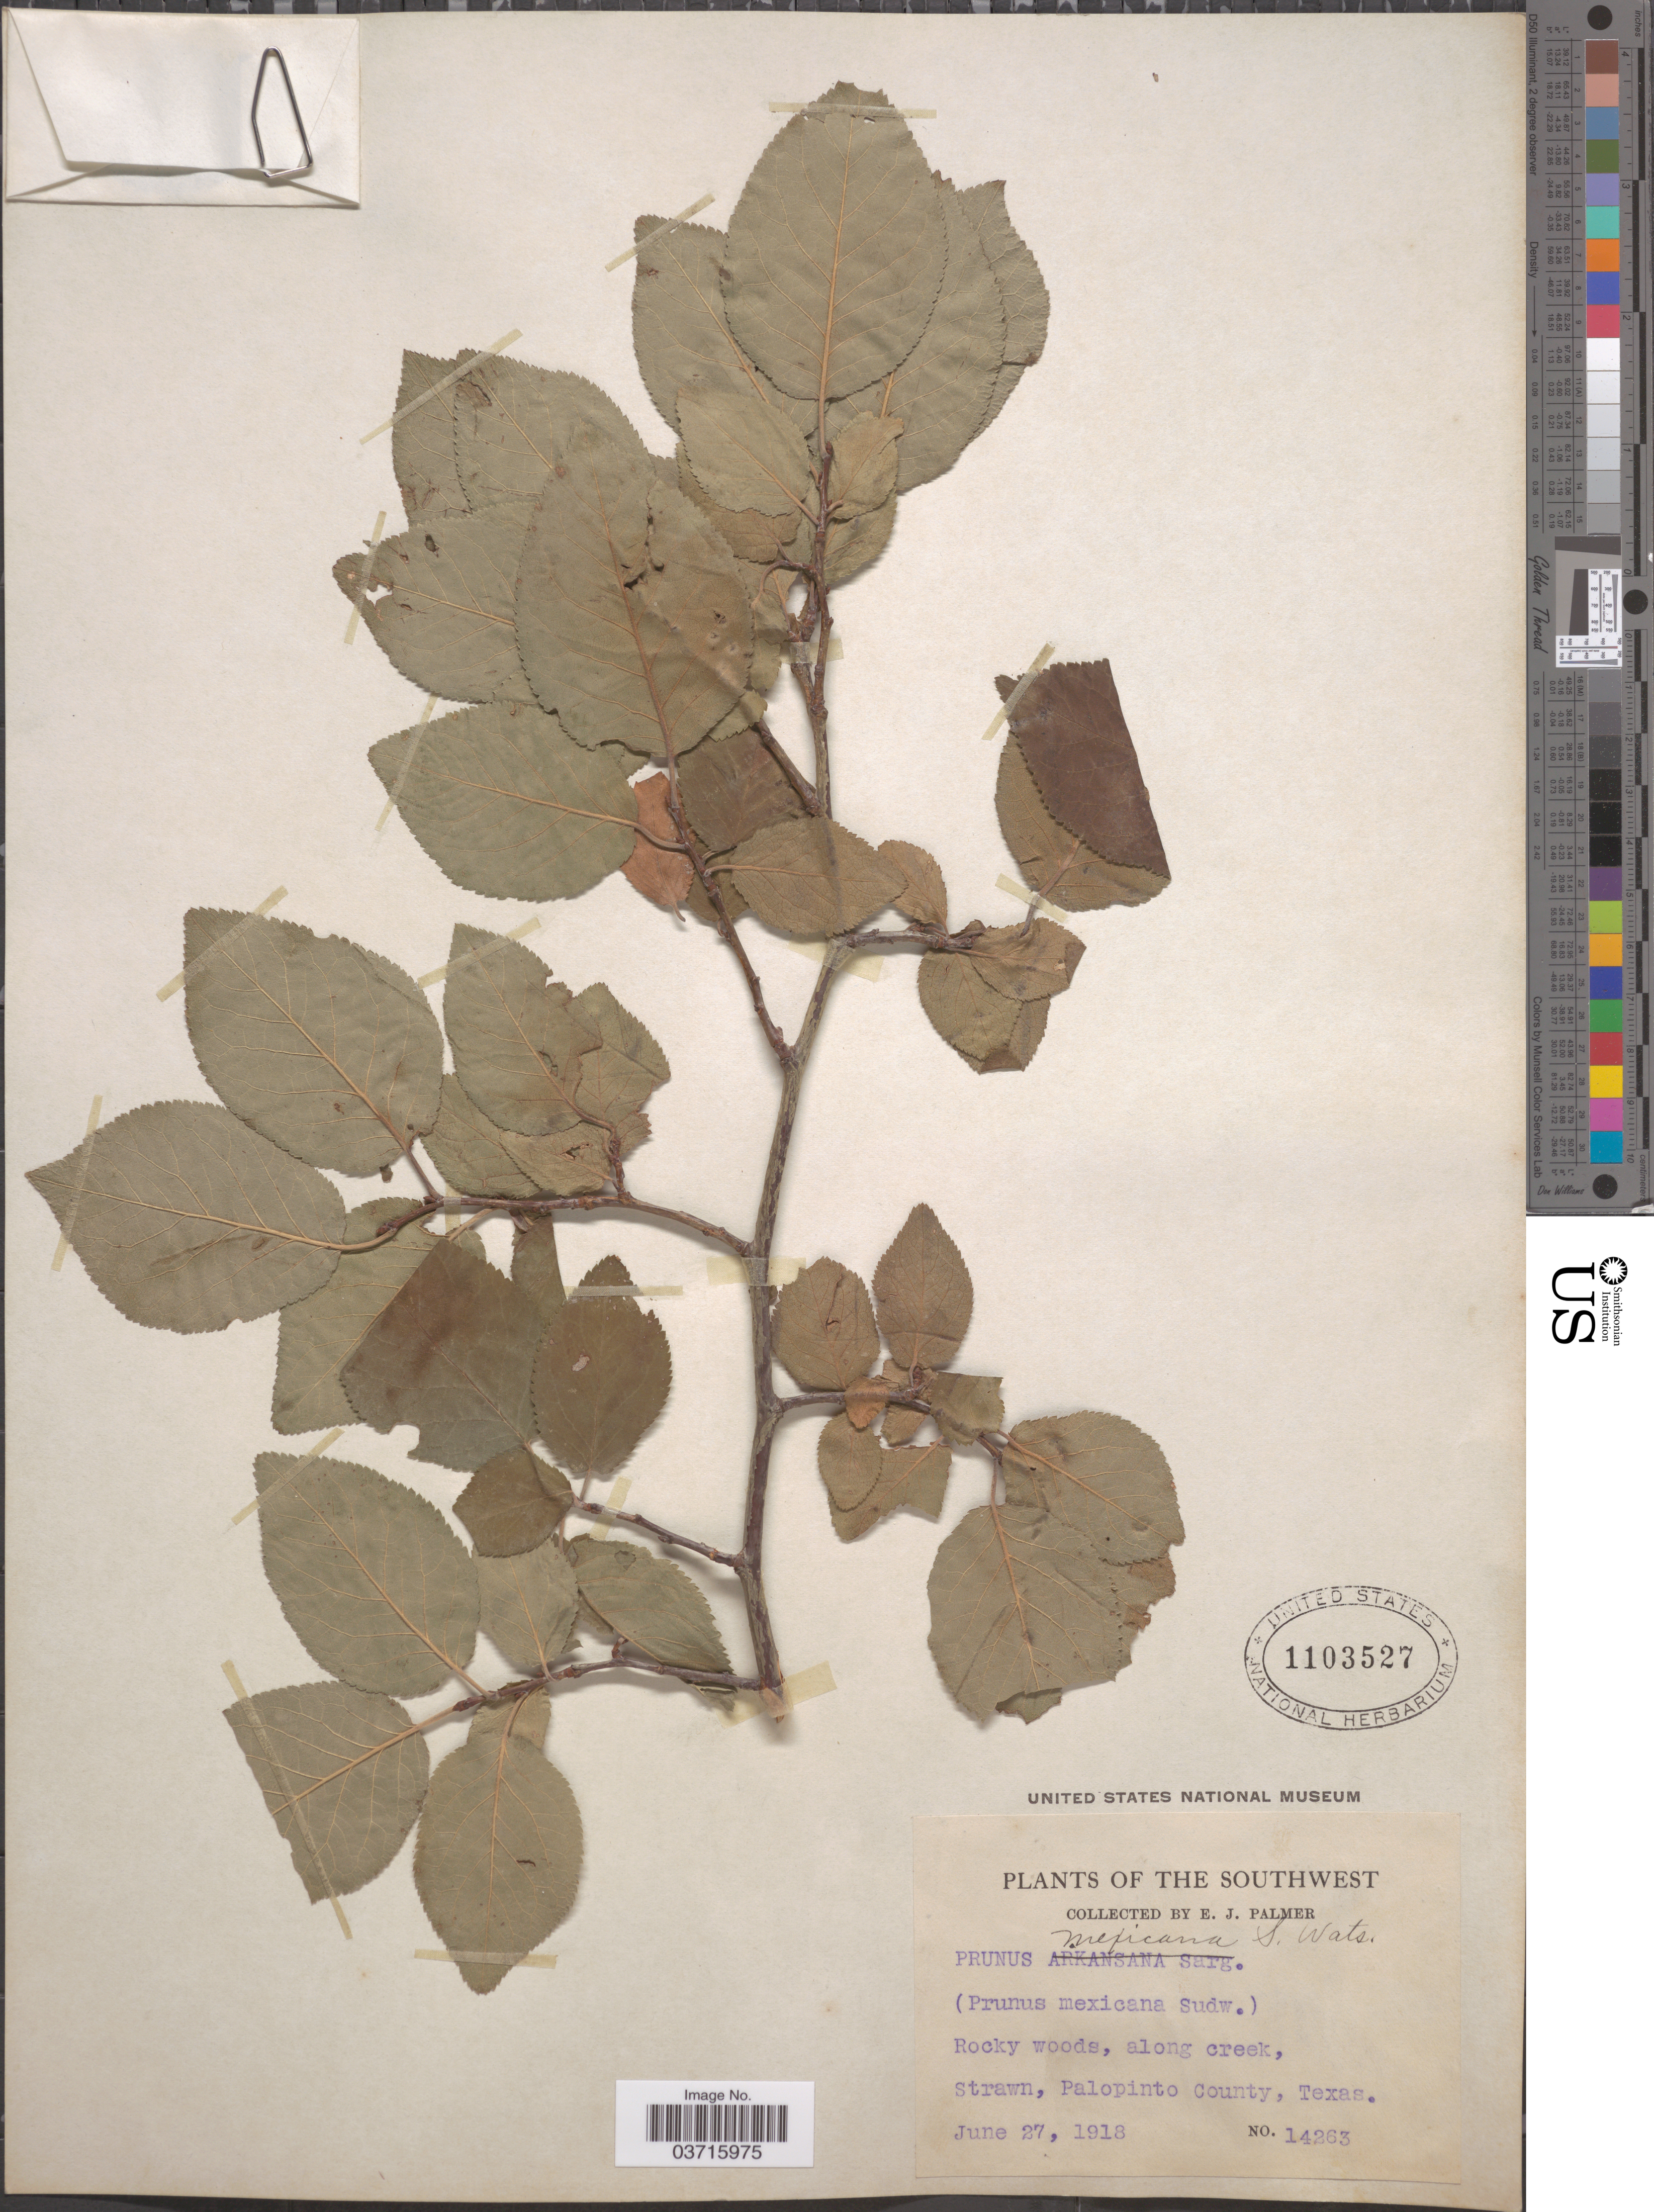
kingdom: Plantae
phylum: Tracheophyta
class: Magnoliopsida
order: Rosales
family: Rosaceae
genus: Prunus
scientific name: Prunus mexicana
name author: S. Watson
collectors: E. J. Palmer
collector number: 14263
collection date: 1918-06-27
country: United States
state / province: Texas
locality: The Southwest. Rocky woods, along creek, Strawn, Palopinto County.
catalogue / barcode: US 1103527